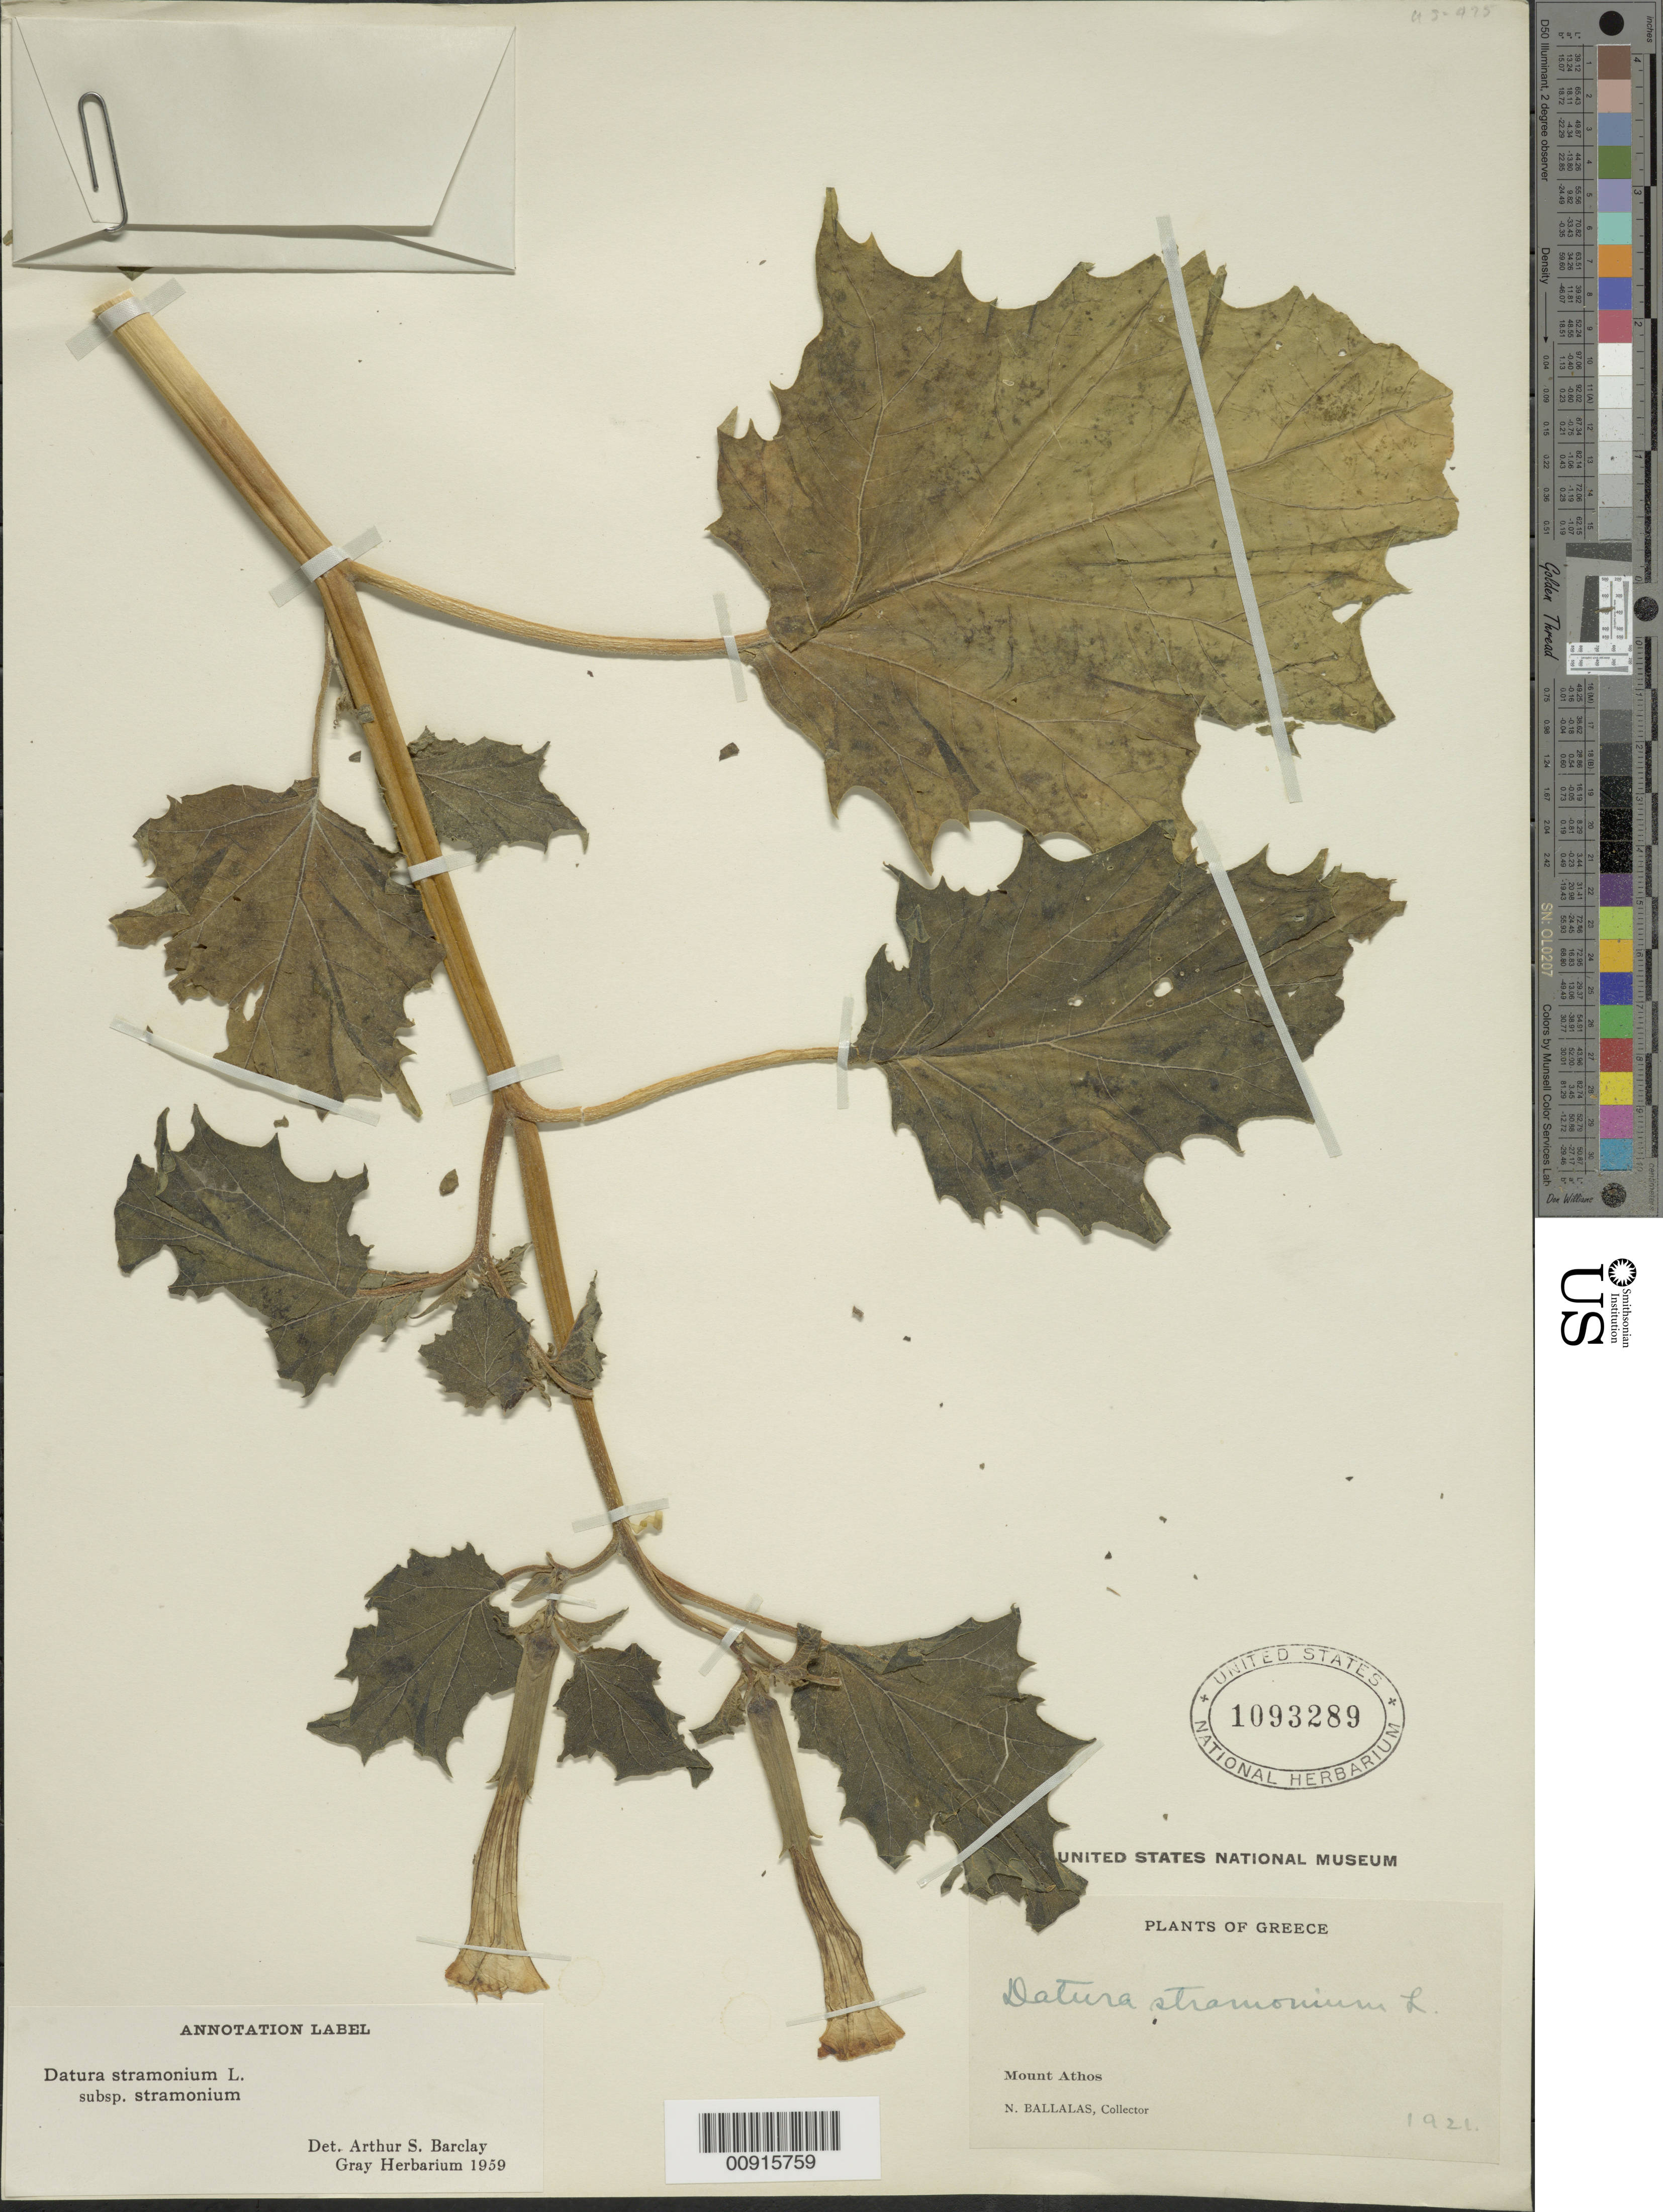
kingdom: Plantae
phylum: Tracheophyta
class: Magnoliopsida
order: Solanales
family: Solanaceae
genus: Datura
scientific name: Datura stramonium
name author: L.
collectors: N. Ballalas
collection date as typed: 1921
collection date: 1921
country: Greece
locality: Mount Athos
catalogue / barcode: US 1093289